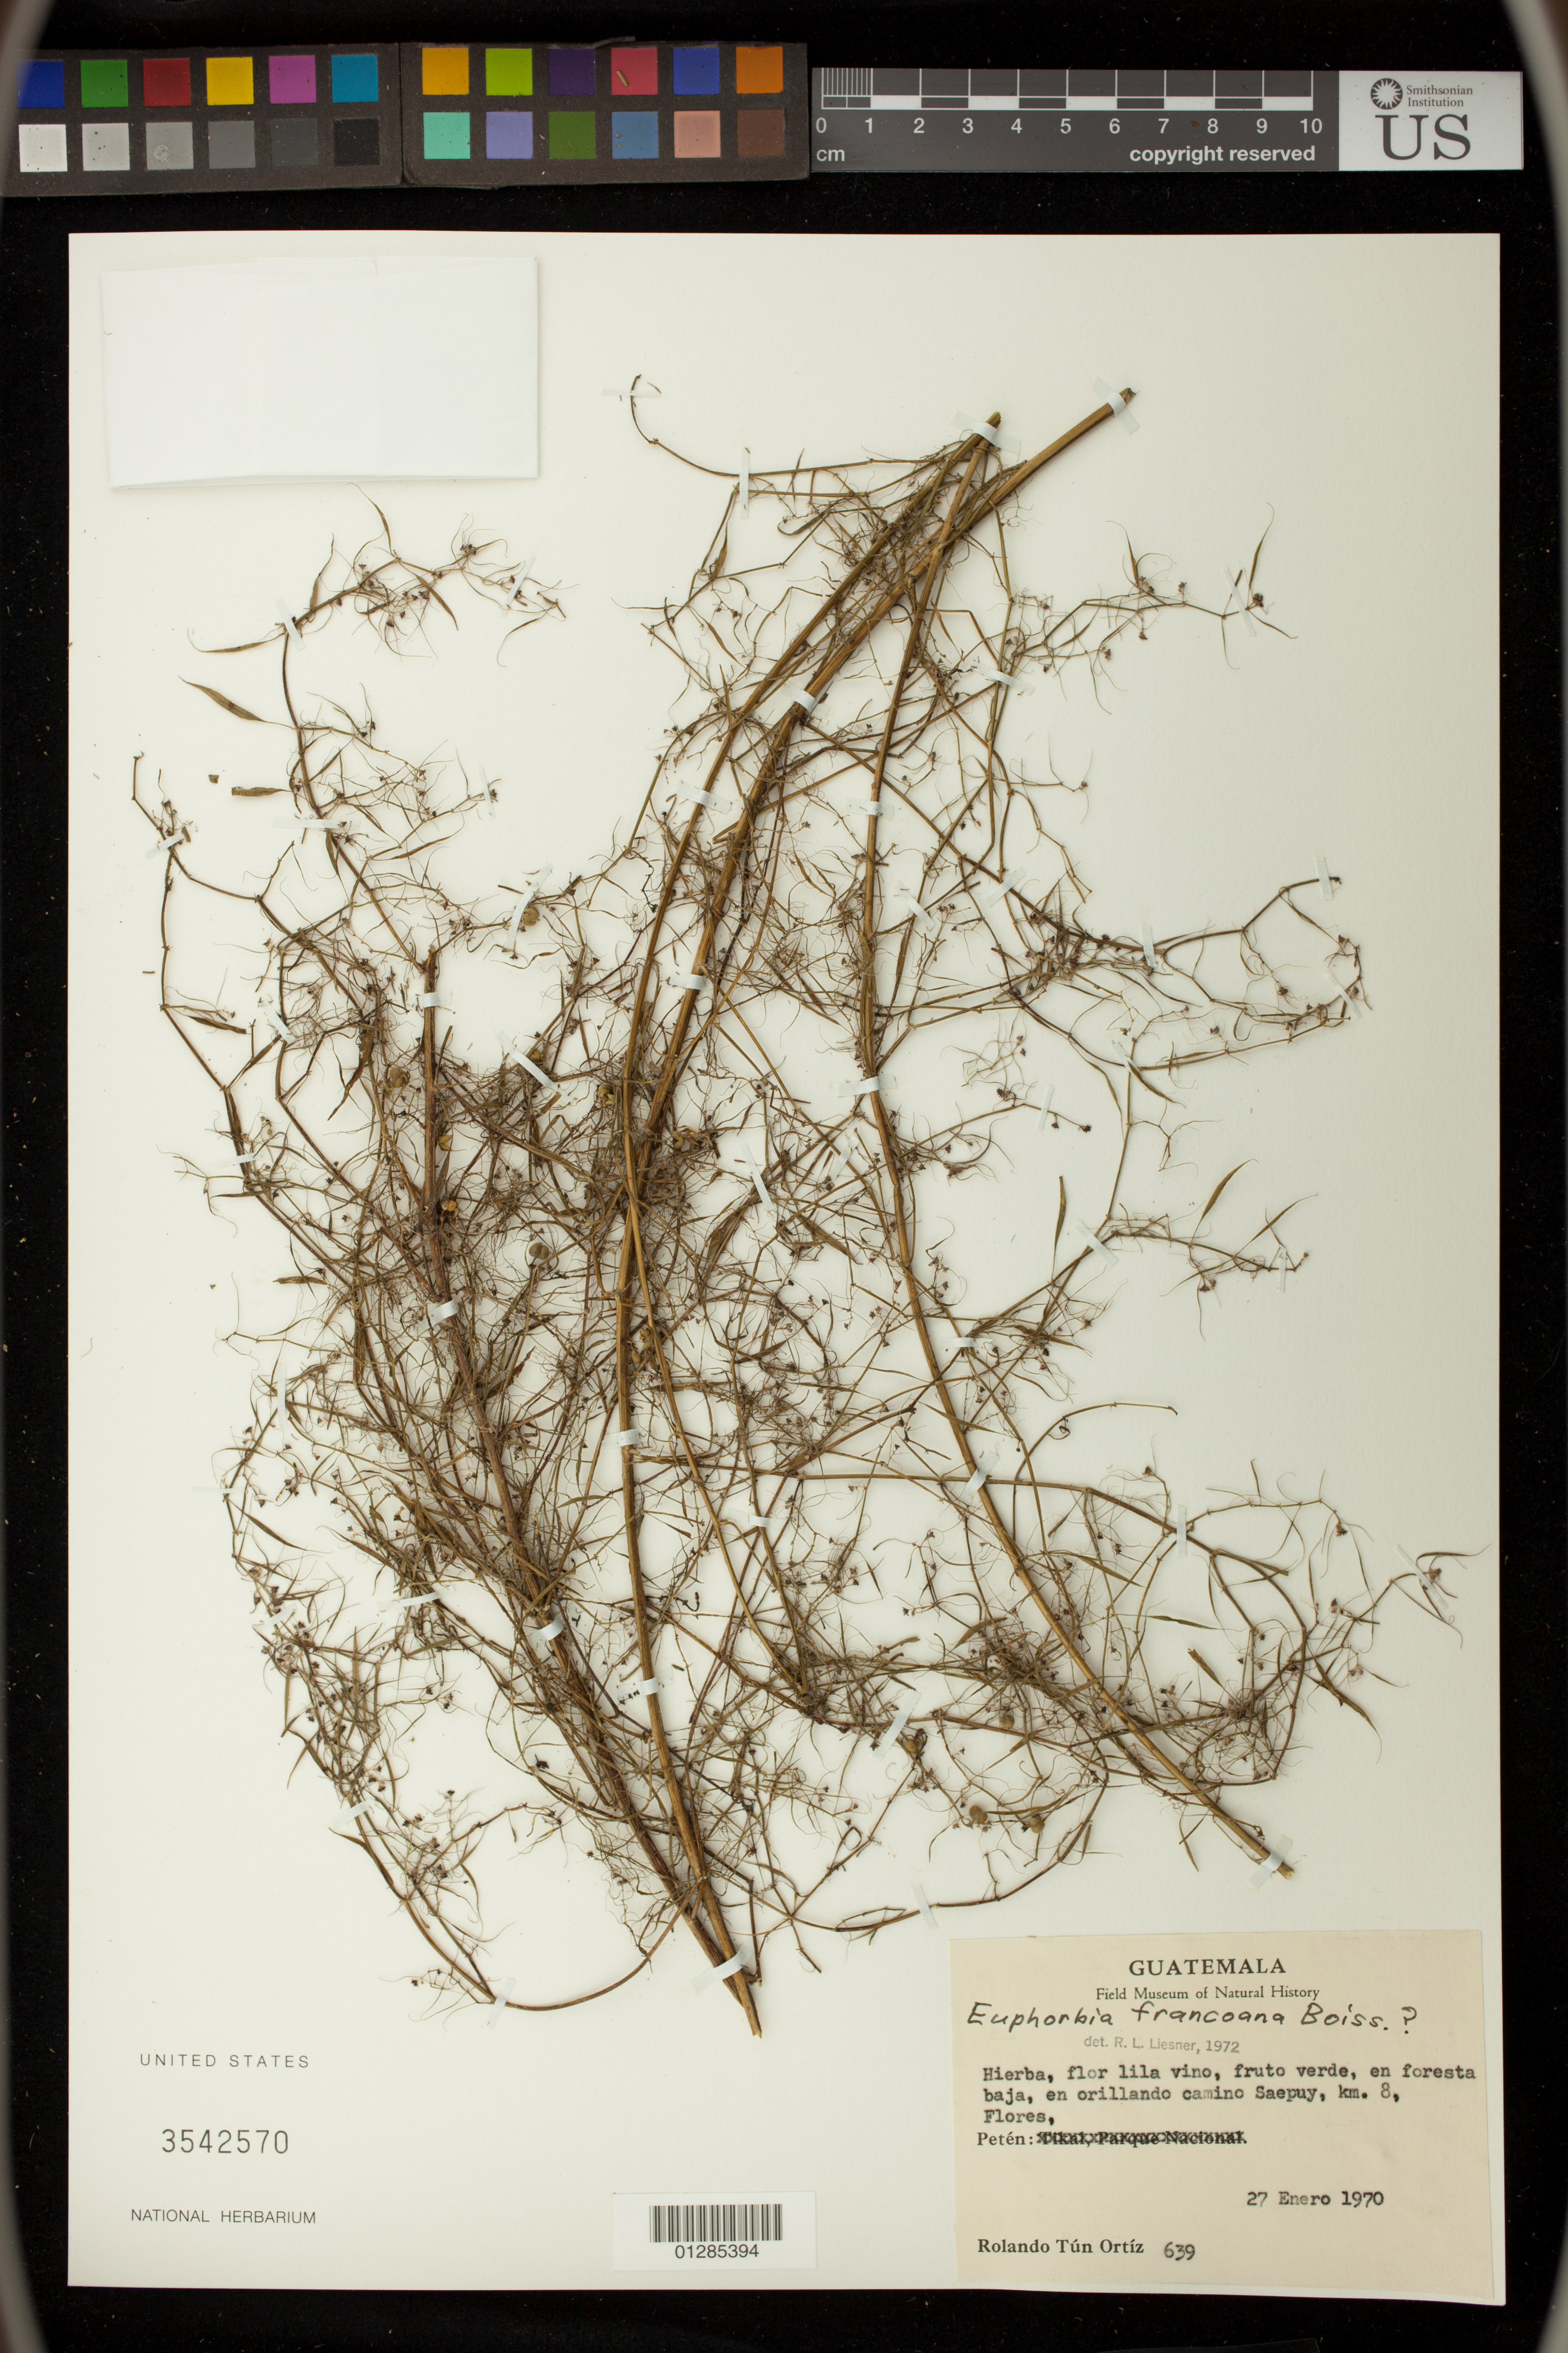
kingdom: Plantae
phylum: Tracheophyta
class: Magnoliopsida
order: Malpighiales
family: Euphorbiaceae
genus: Euphorbia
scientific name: Euphorbia francoana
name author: Boiss.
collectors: R. T. Ortíz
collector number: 639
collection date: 1970-01-27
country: Guatemala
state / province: El Petén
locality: en orillando camino Saepuy, km. 8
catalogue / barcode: US 3542570